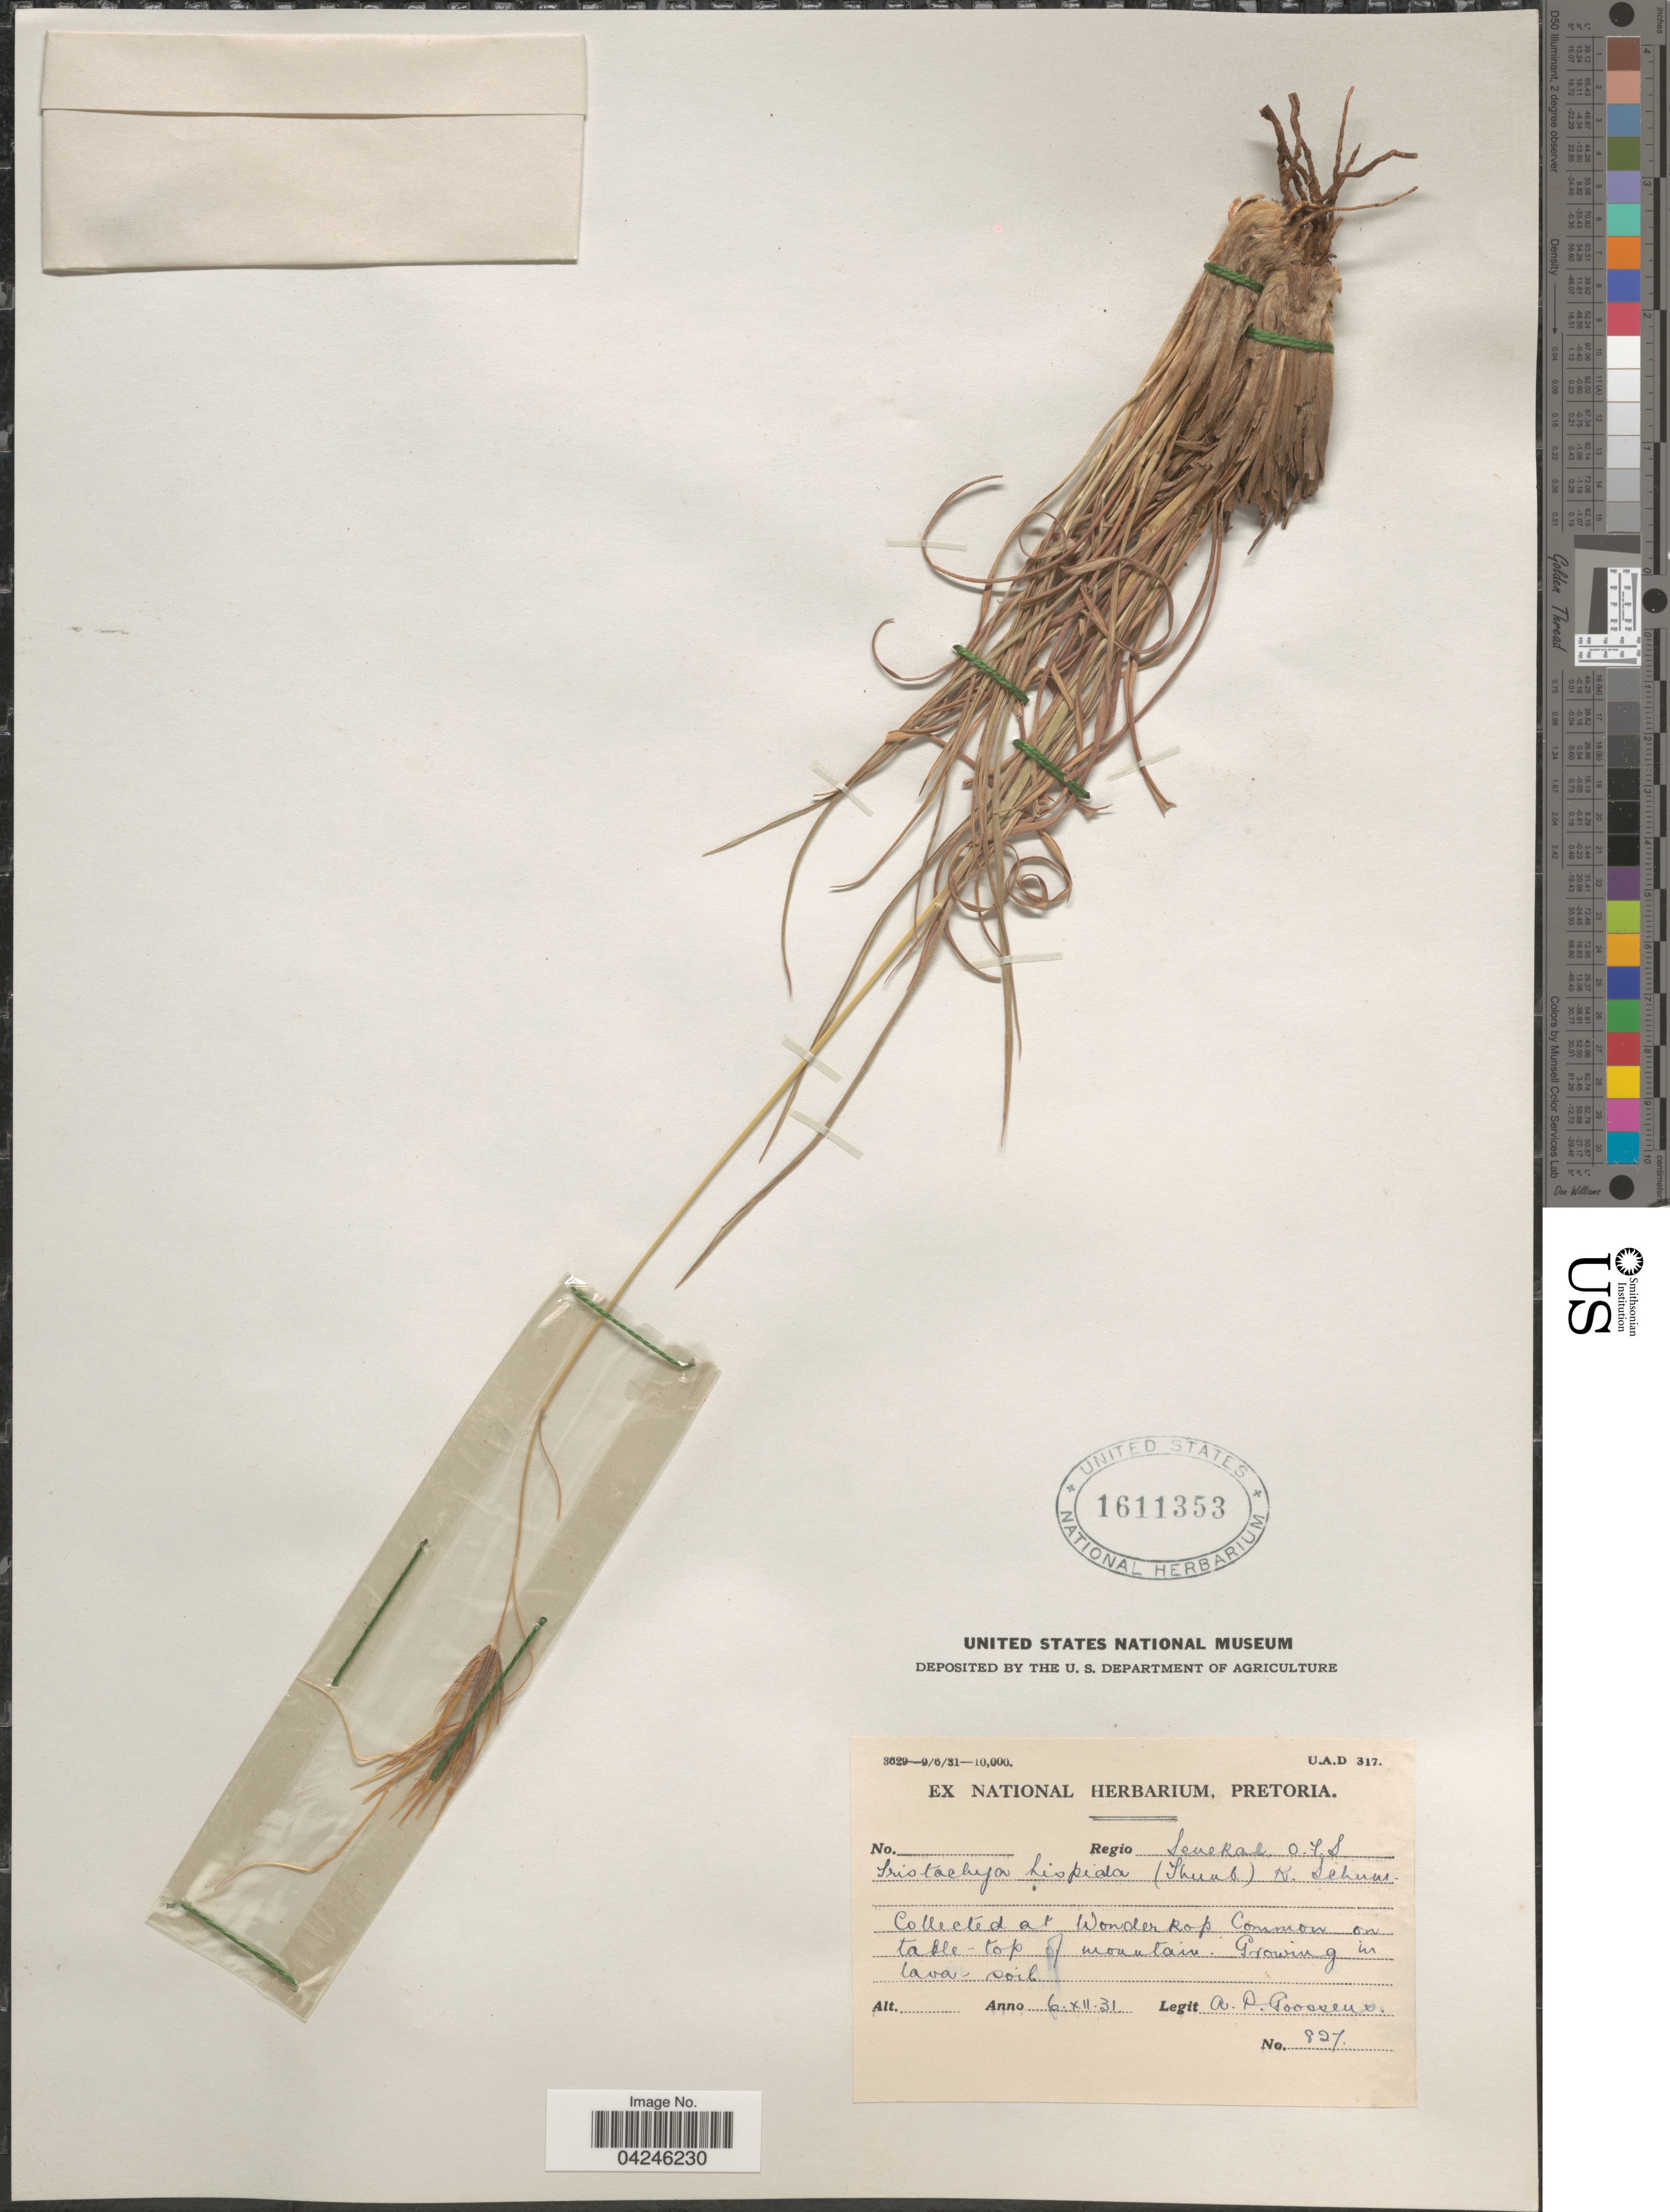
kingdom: Plantae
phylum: Tracheophyta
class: Liliopsida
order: Poales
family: Poaceae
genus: Tristachya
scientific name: Tristachya leucothrix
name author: Trin. ex Nees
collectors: A. P. G. Goossens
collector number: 827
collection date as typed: Transcribed d/m/y: 6/12/31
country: South Africa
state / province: Free State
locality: Regio Senekal, O.F.S. At Wonderkop. Common on table-top of mountain.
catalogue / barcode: US 1611353